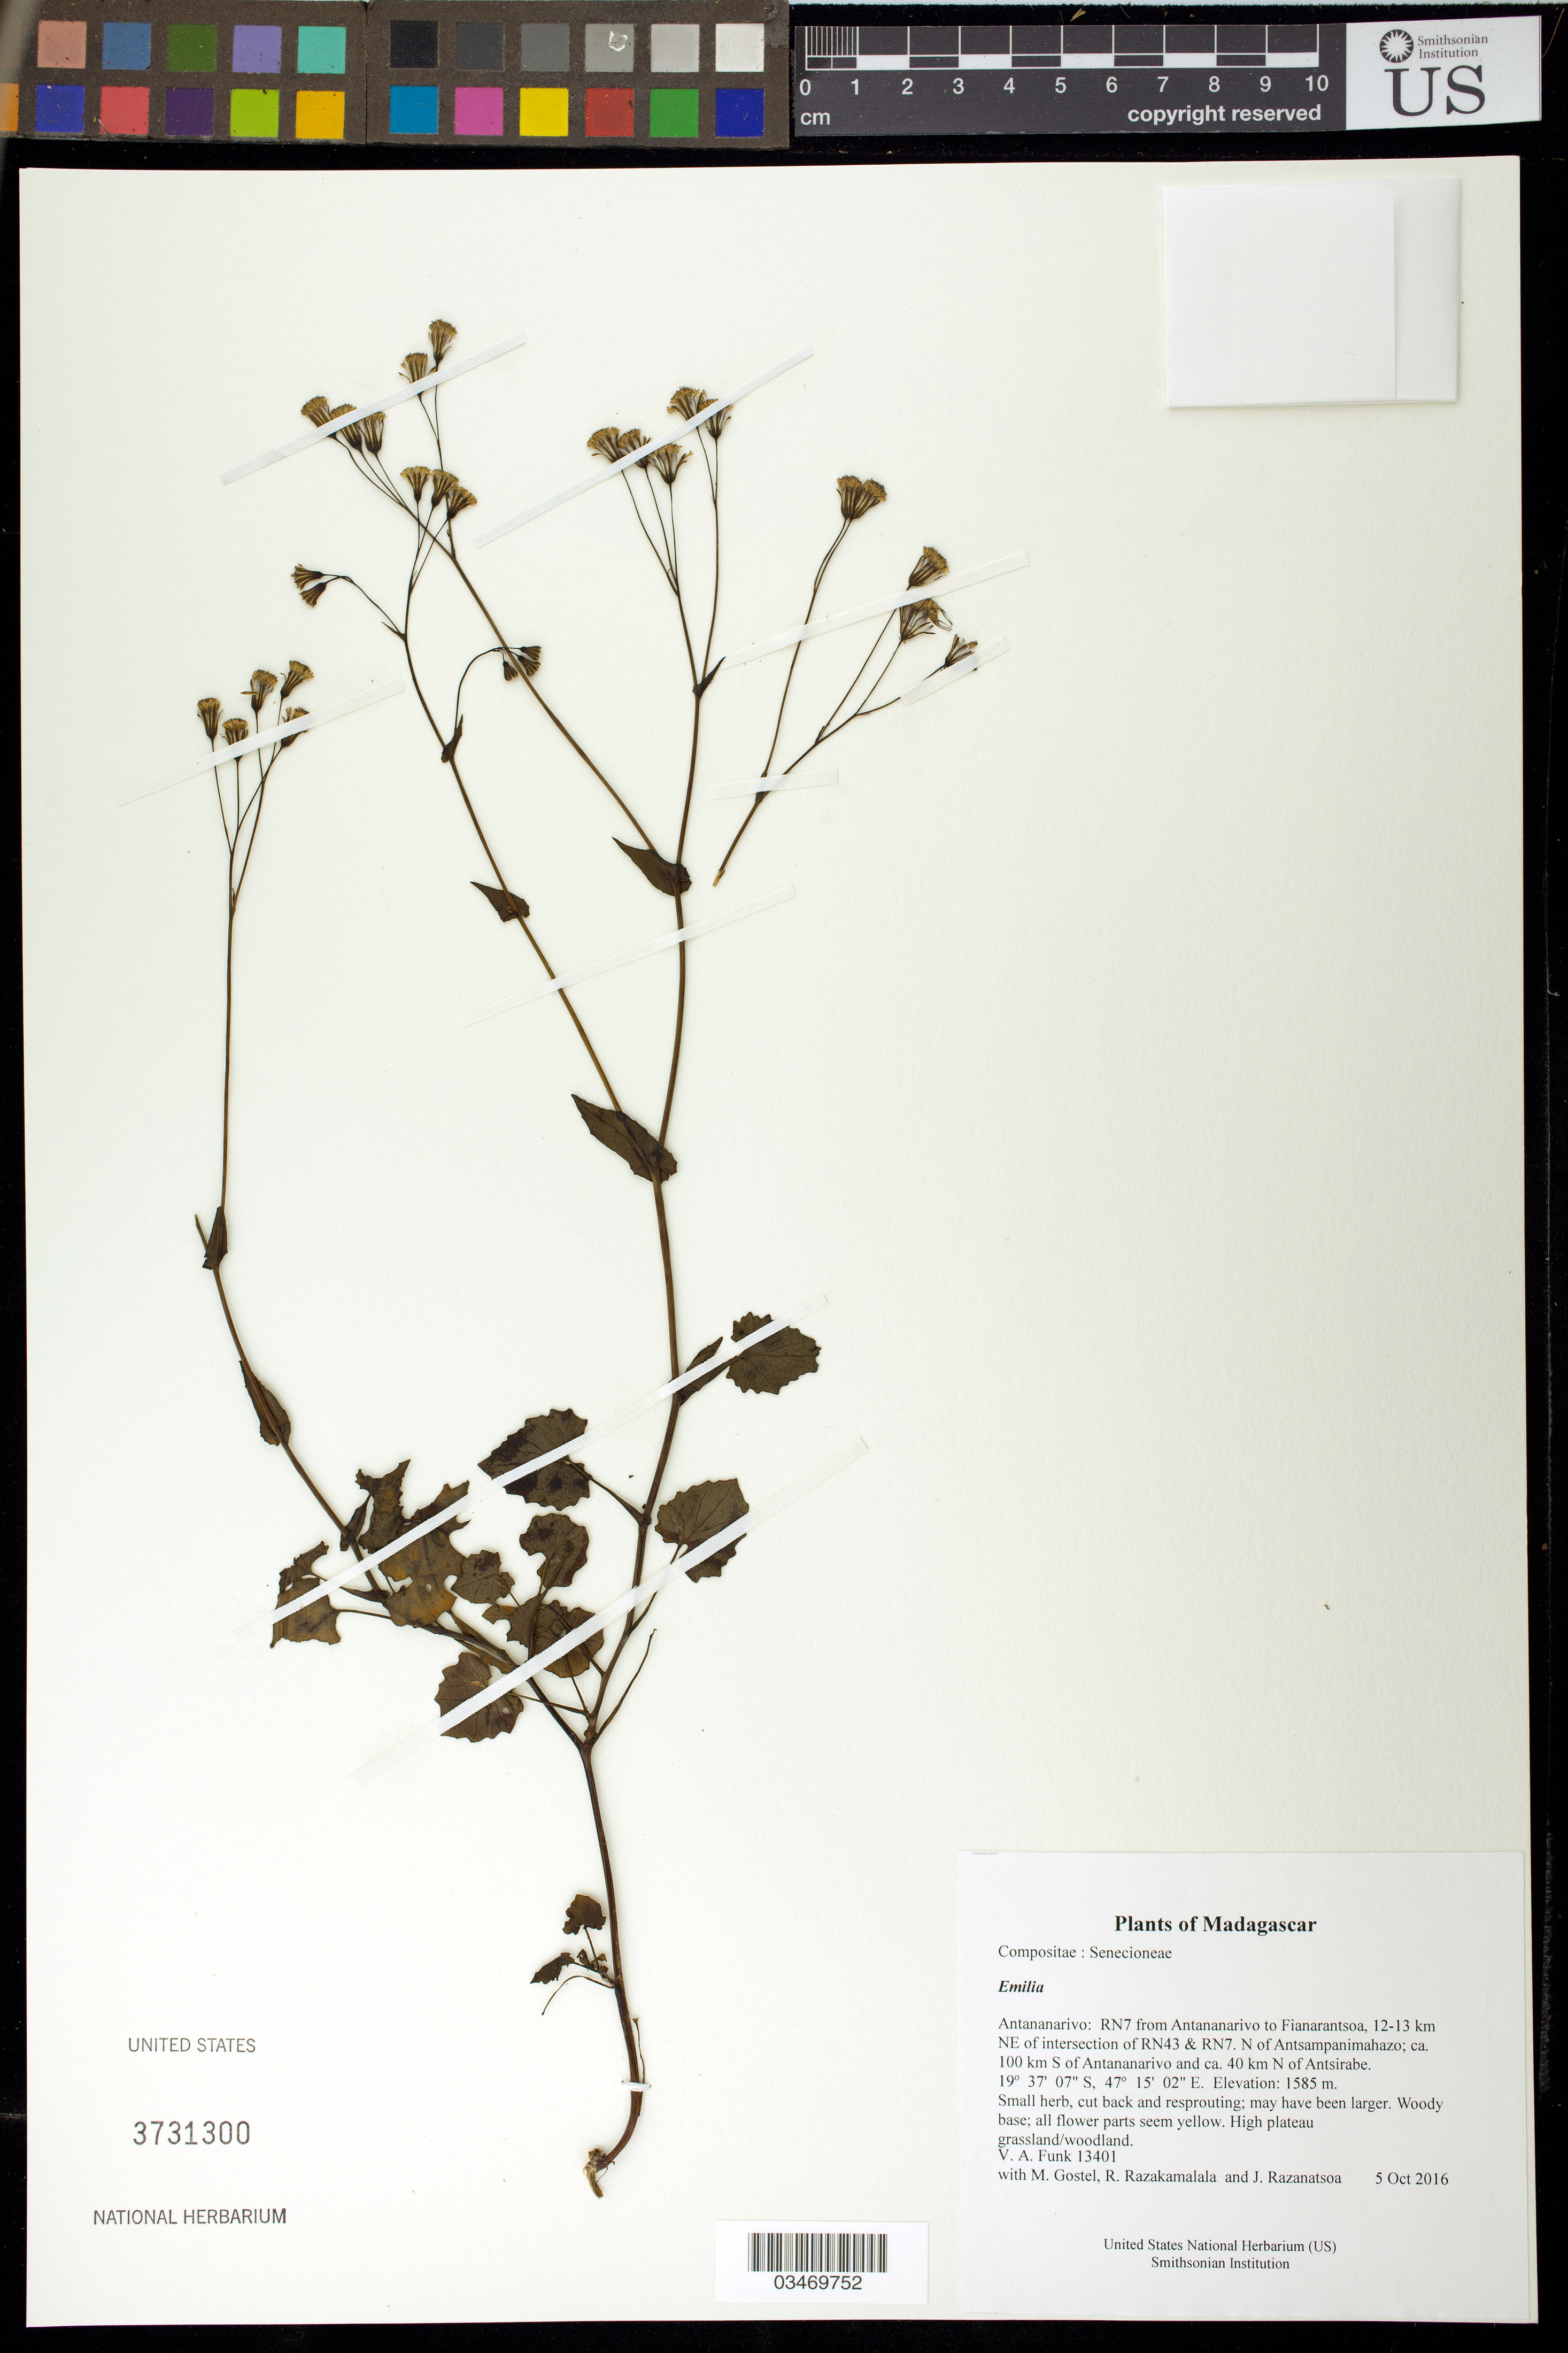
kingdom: Plantae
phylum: Tracheophyta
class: Magnoliopsida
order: Asterales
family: Asteraceae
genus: Emilia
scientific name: Emilia sp.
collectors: M. R. Gostel, R. Razakamalala & J. Razanatsoa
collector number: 13401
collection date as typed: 5 Oct 2016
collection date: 2016-10-05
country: Madagascar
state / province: Vakinankaratra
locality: RN7 from Antananarivo to Fianarantsoa, 12-13 km NE of intersection of RN43 & RN7. N of Antsampanimahazo; ca. 100 km S of Antananarivo and ca. 40 km N of Antsirabe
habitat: High plateau grassland/woodland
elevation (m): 1585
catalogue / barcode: US 3731300